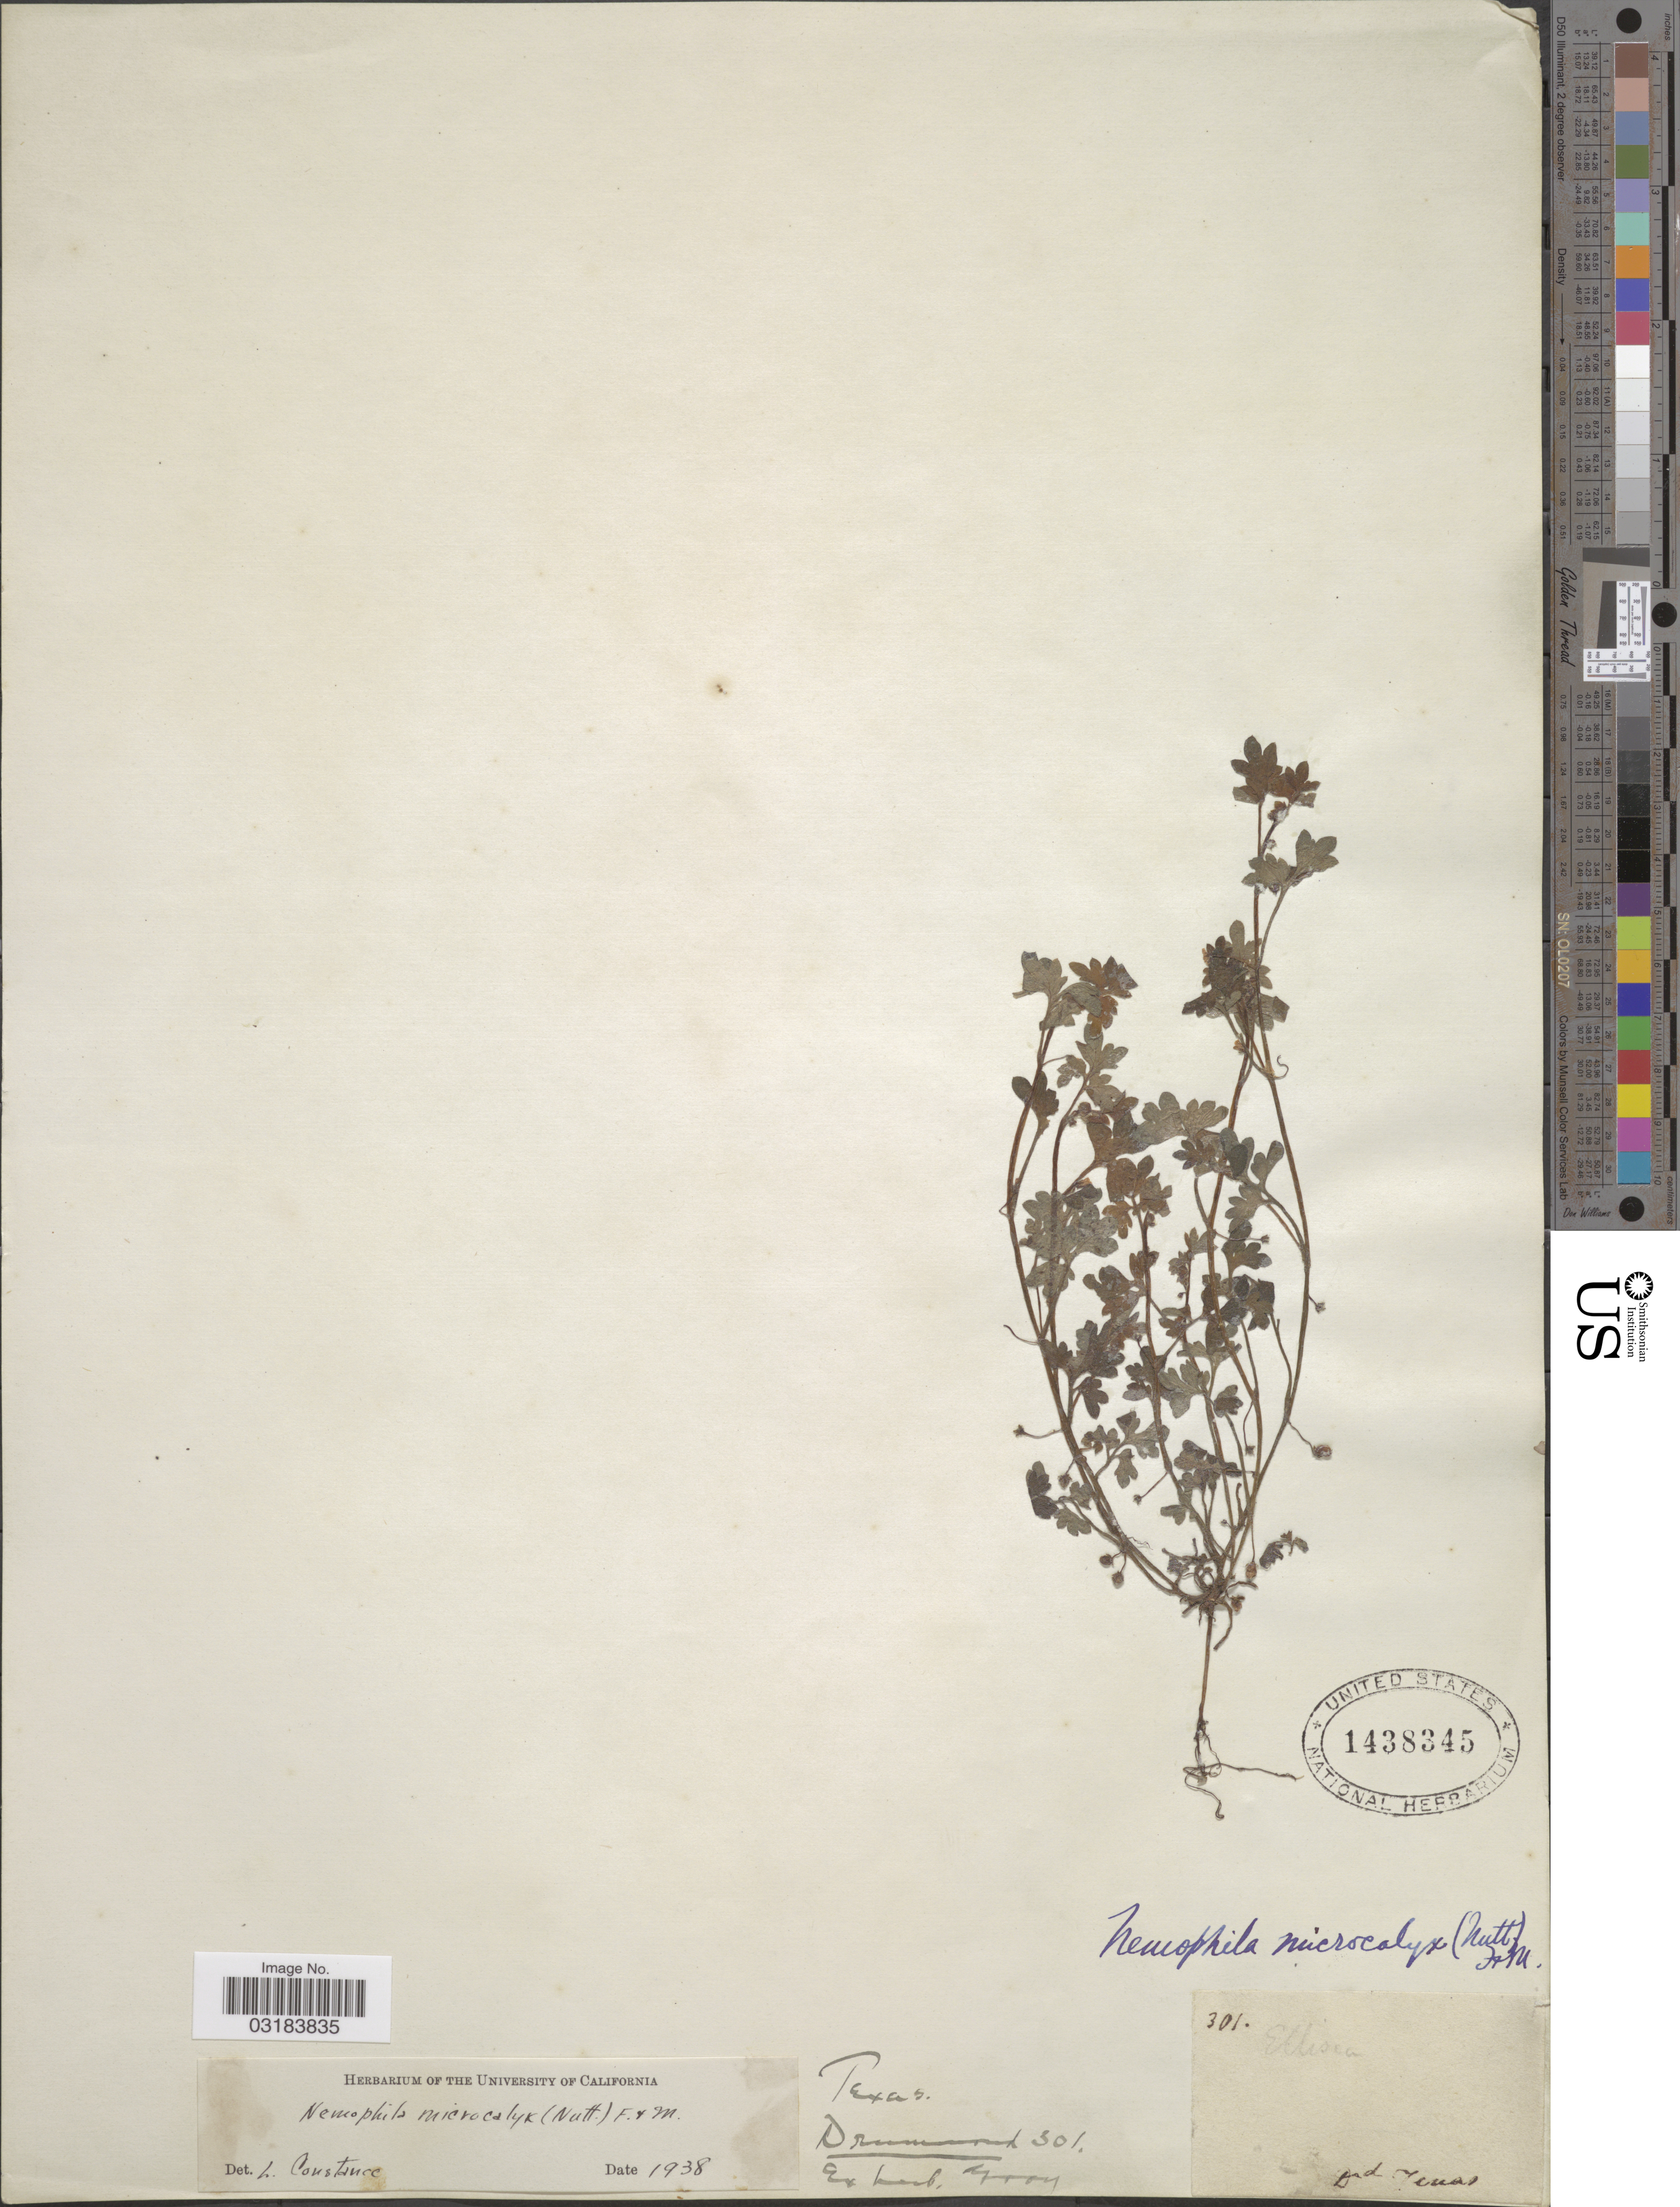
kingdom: Plantae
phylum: Tracheophyta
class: Magnoliopsida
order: Boraginales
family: Hydrophyllaceae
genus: Nemophila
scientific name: Nemophila microcalyx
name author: (Nutt.) Fisch. & C.A. Mey.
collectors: -. Drummond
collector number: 301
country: United States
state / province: Texas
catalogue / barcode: US 1438345